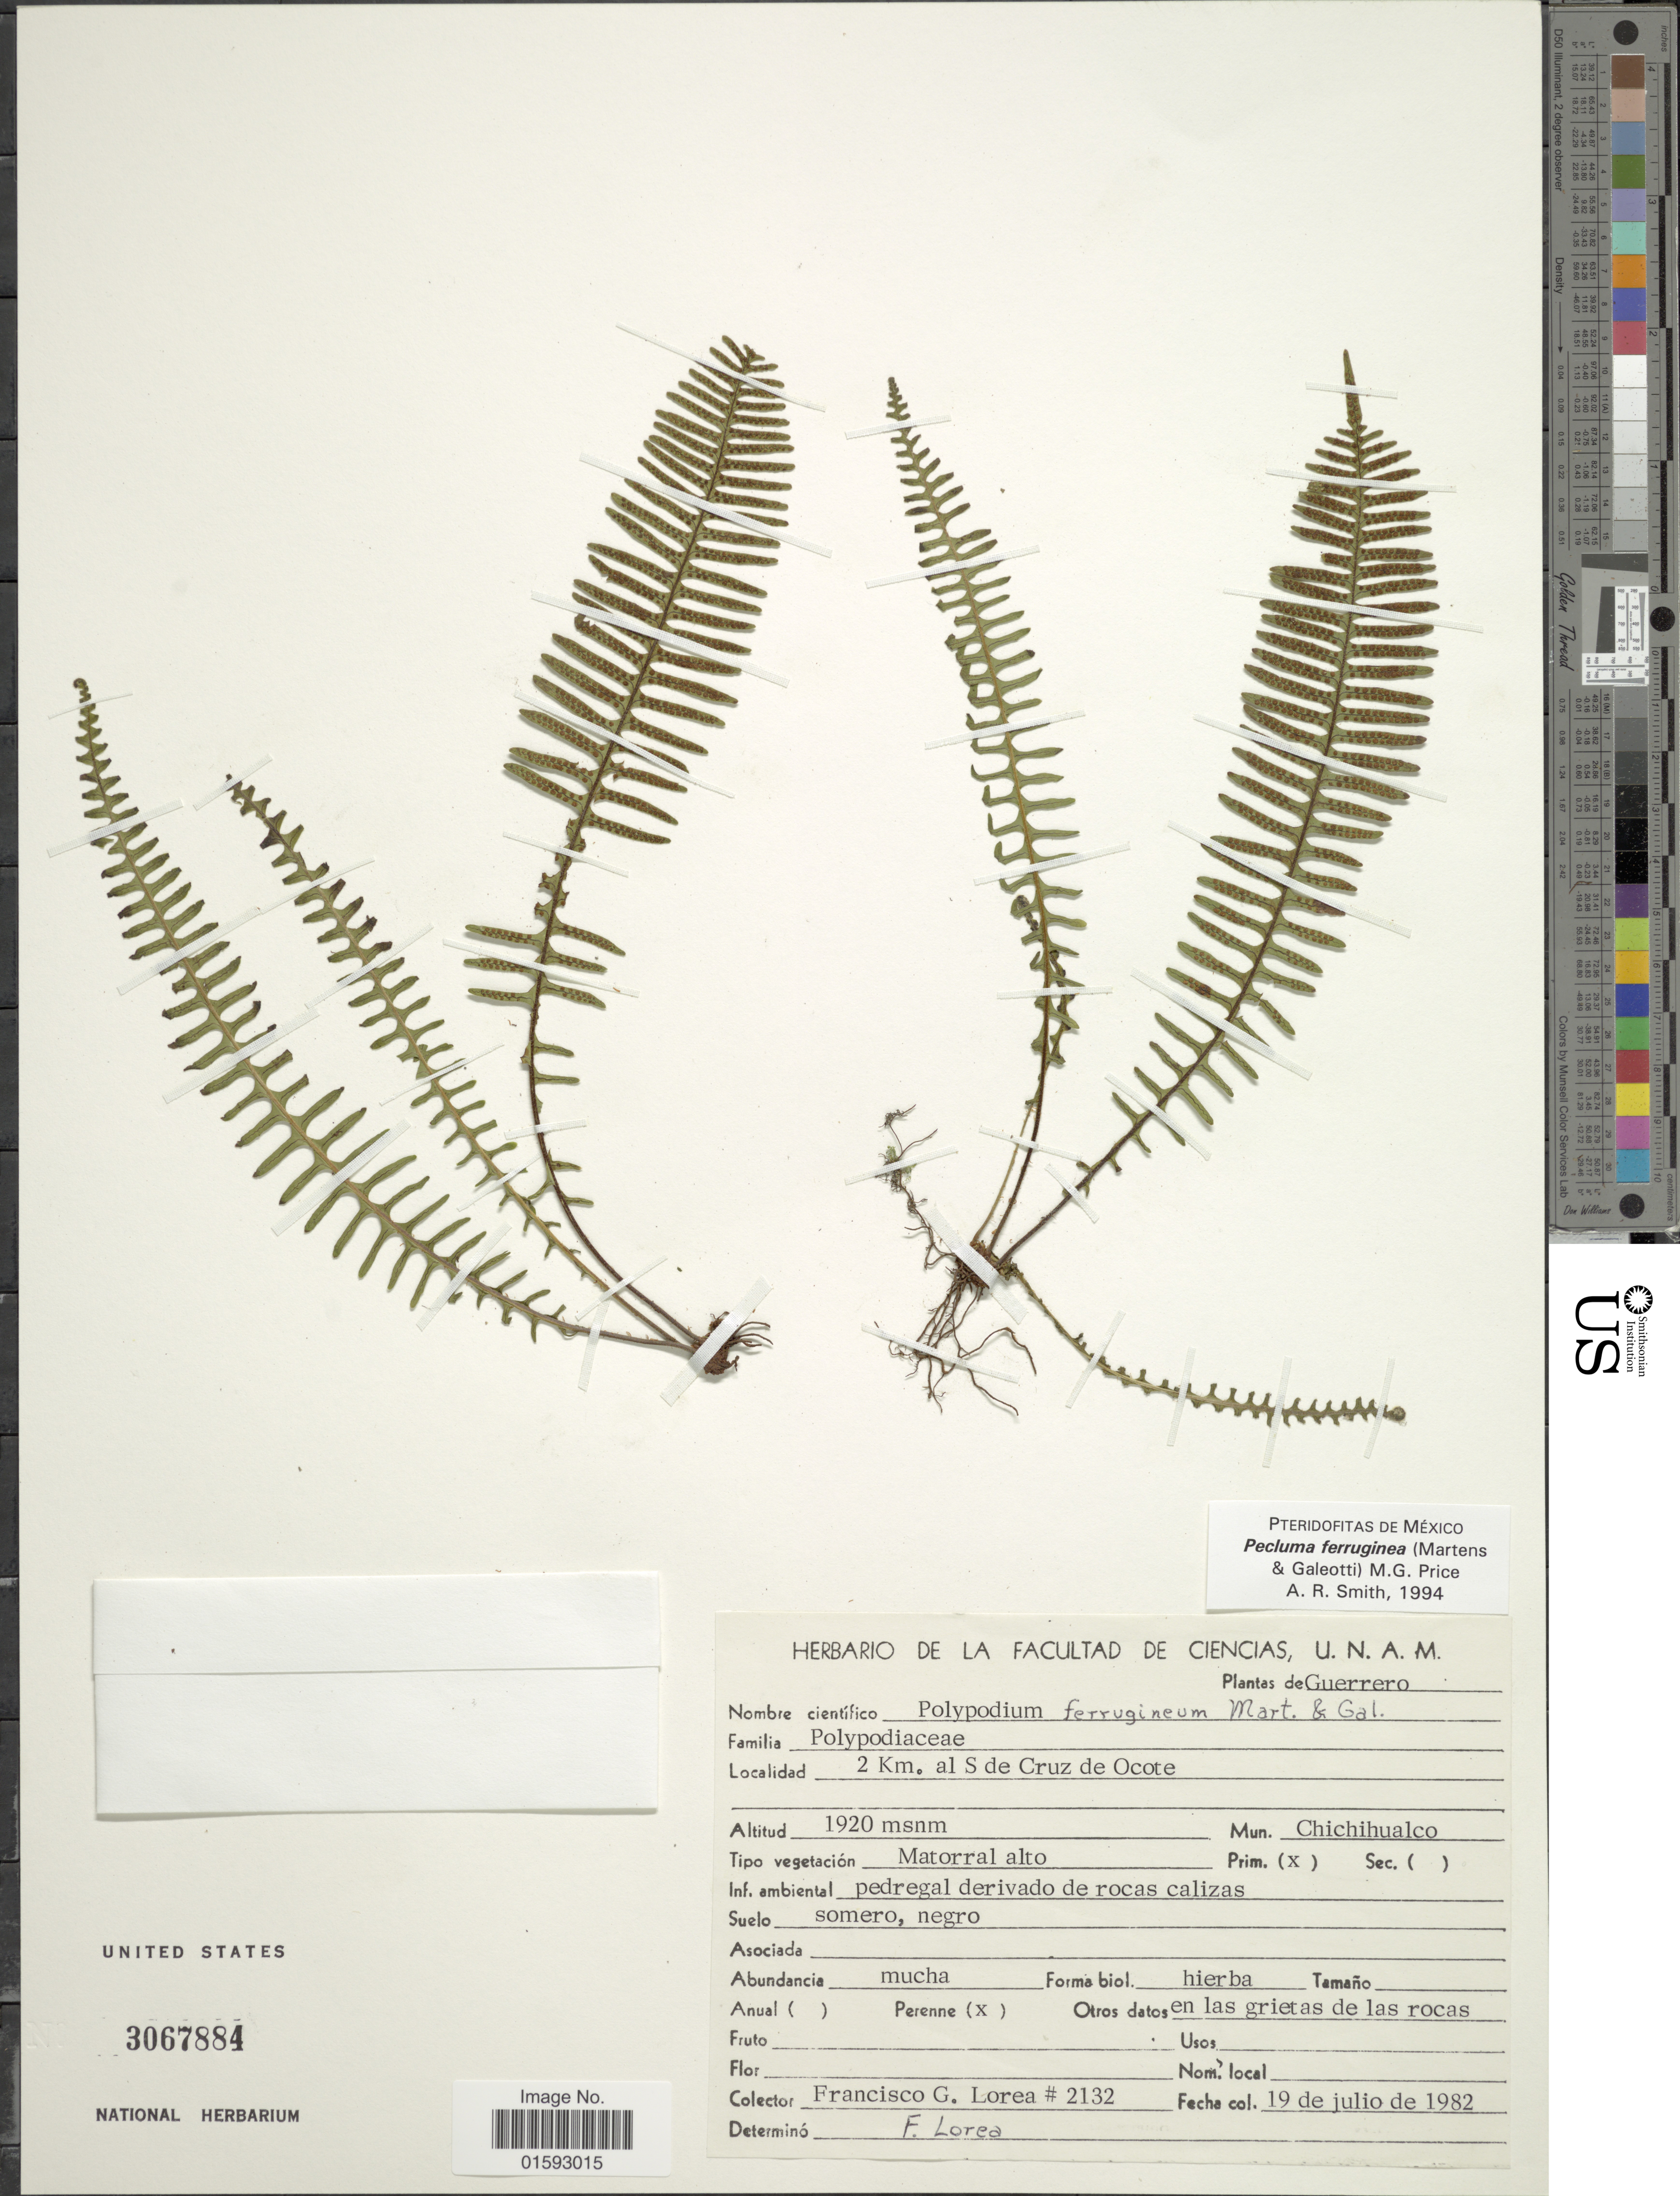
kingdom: Plantae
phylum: Tracheophyta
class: Polypodiopsida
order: Polypodiales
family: Polypodiaceae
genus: Pecluma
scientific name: Pecluma ferruginea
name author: (M. Martens & Galeotti) Price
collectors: F. Lorea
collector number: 2132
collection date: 1982-07-19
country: Mexico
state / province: Guerrero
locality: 2 km. al S de Cruz Ocote, Mun. Chichihualco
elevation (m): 1920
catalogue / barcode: US 3067884